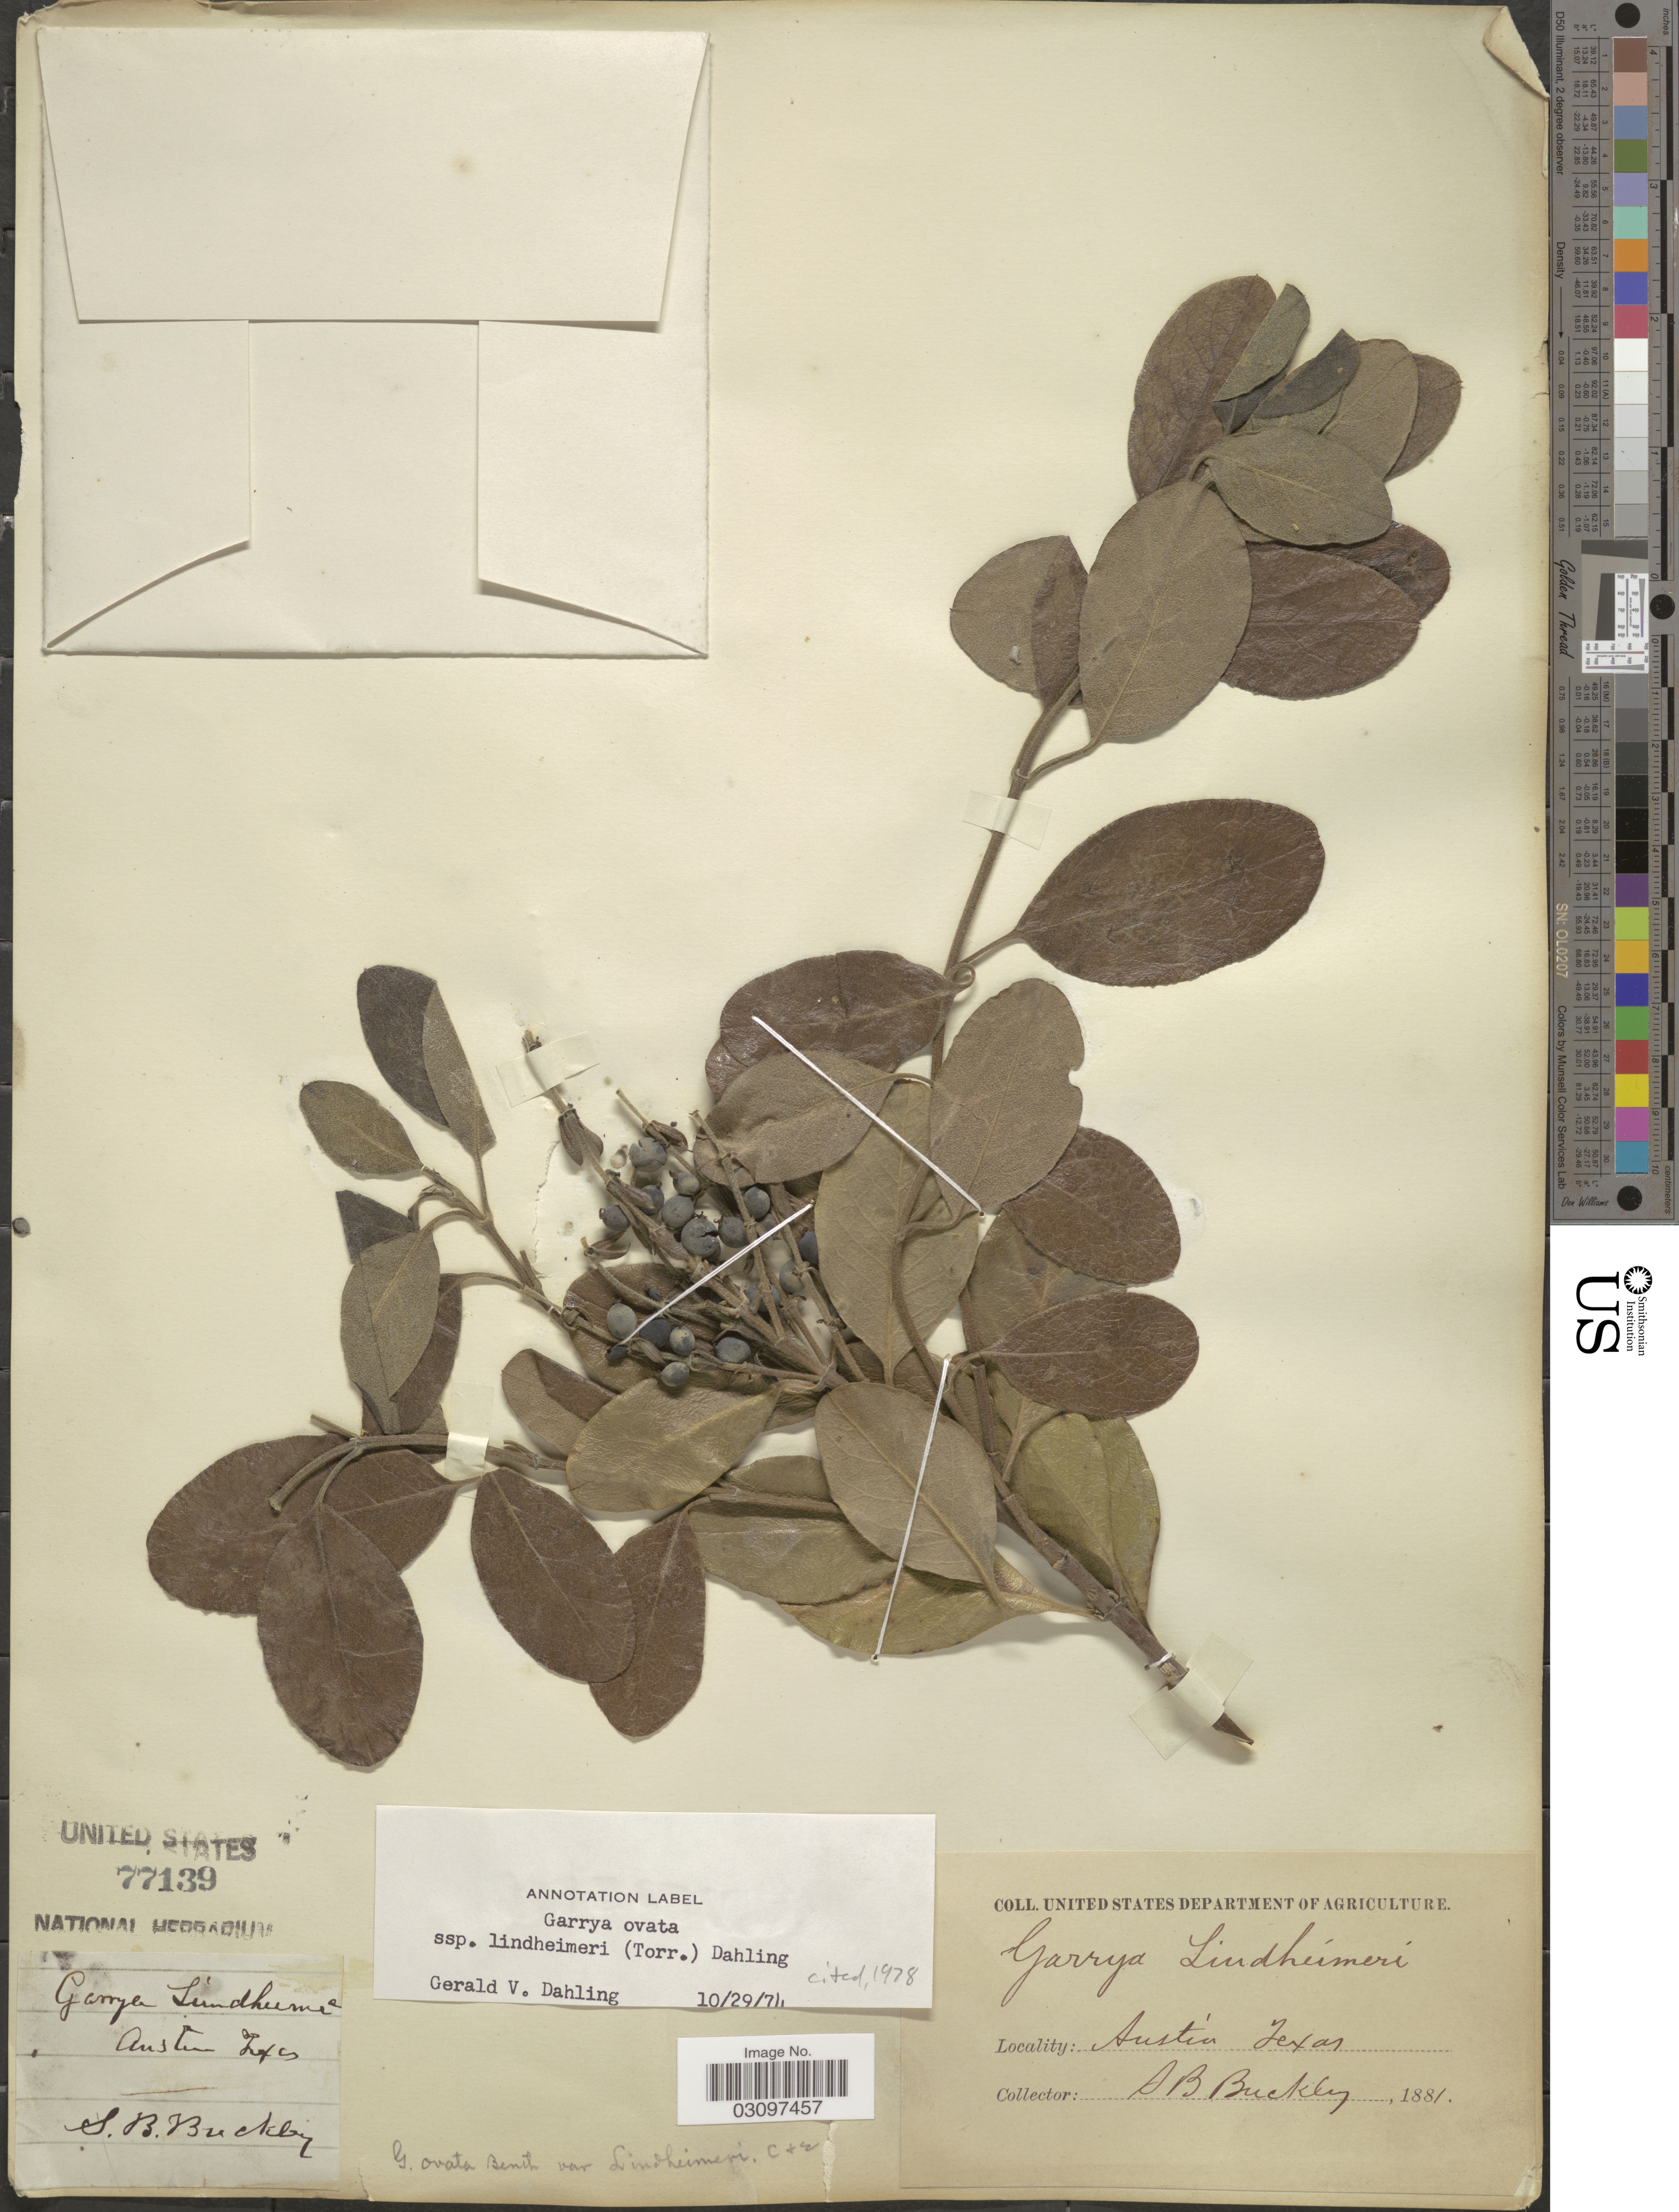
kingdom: Plantae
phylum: Tracheophyta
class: Magnoliopsida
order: Garryales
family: Garryaceae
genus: Garrya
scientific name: Garrya ovata subsp. lindheimeri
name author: (Torr.) Dahling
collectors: S. B. Buckley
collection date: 1881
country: United States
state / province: Texas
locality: Austin.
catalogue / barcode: US 77139